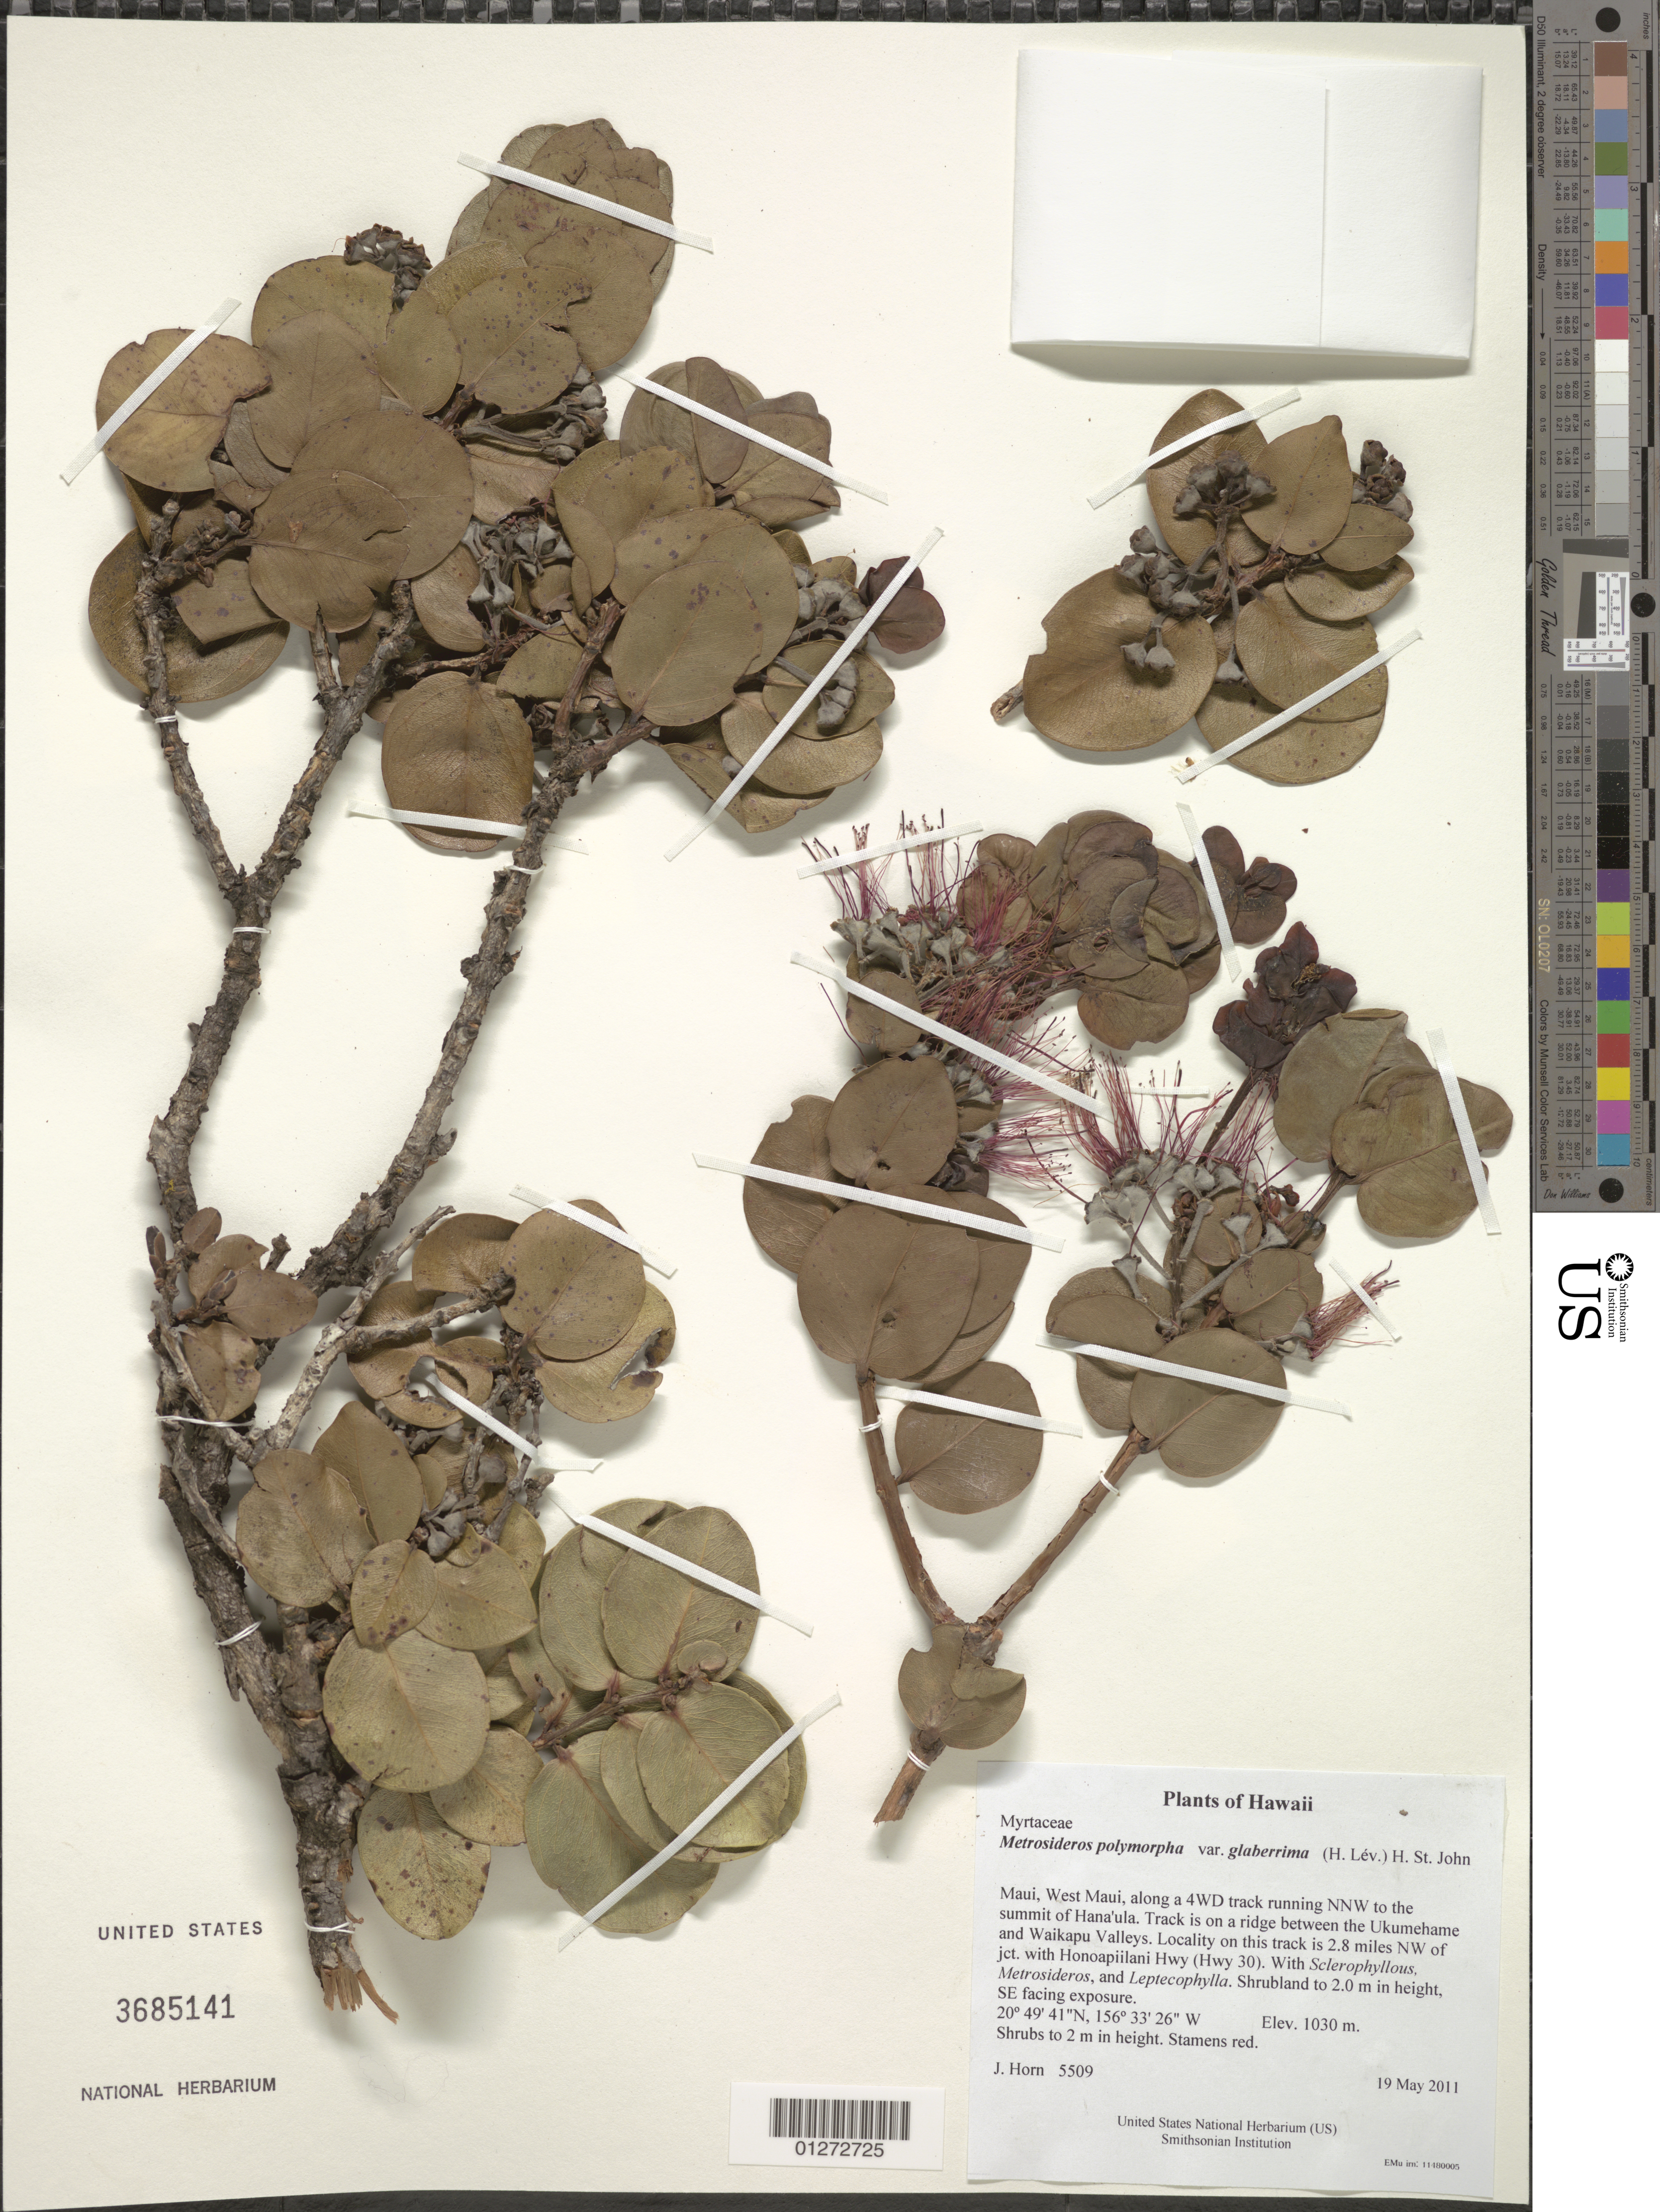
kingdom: Plantae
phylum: Tracheophyta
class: Magnoliopsida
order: Myrtales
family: Myrtaceae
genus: Metrosideros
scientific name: Metrosideros polymorpha var. glaberrima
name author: (H. Lév.) H. St. John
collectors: J. Horn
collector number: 5509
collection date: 2011-05-19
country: United States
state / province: Hawaii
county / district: Maui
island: Maui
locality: West Maui, along a 4WD track running NNW to the summit of Hana'ula. Track is on a ridge between the Ukumehame and Waikapu Valleys. Locality on this track is 2.8 miles NW of jct. with Honoapiilani Hwy (Hwy 30).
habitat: Sclerophyllous shrubland to 2.0 m in height, SE facing exposure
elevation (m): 1030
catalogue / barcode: US 3685141